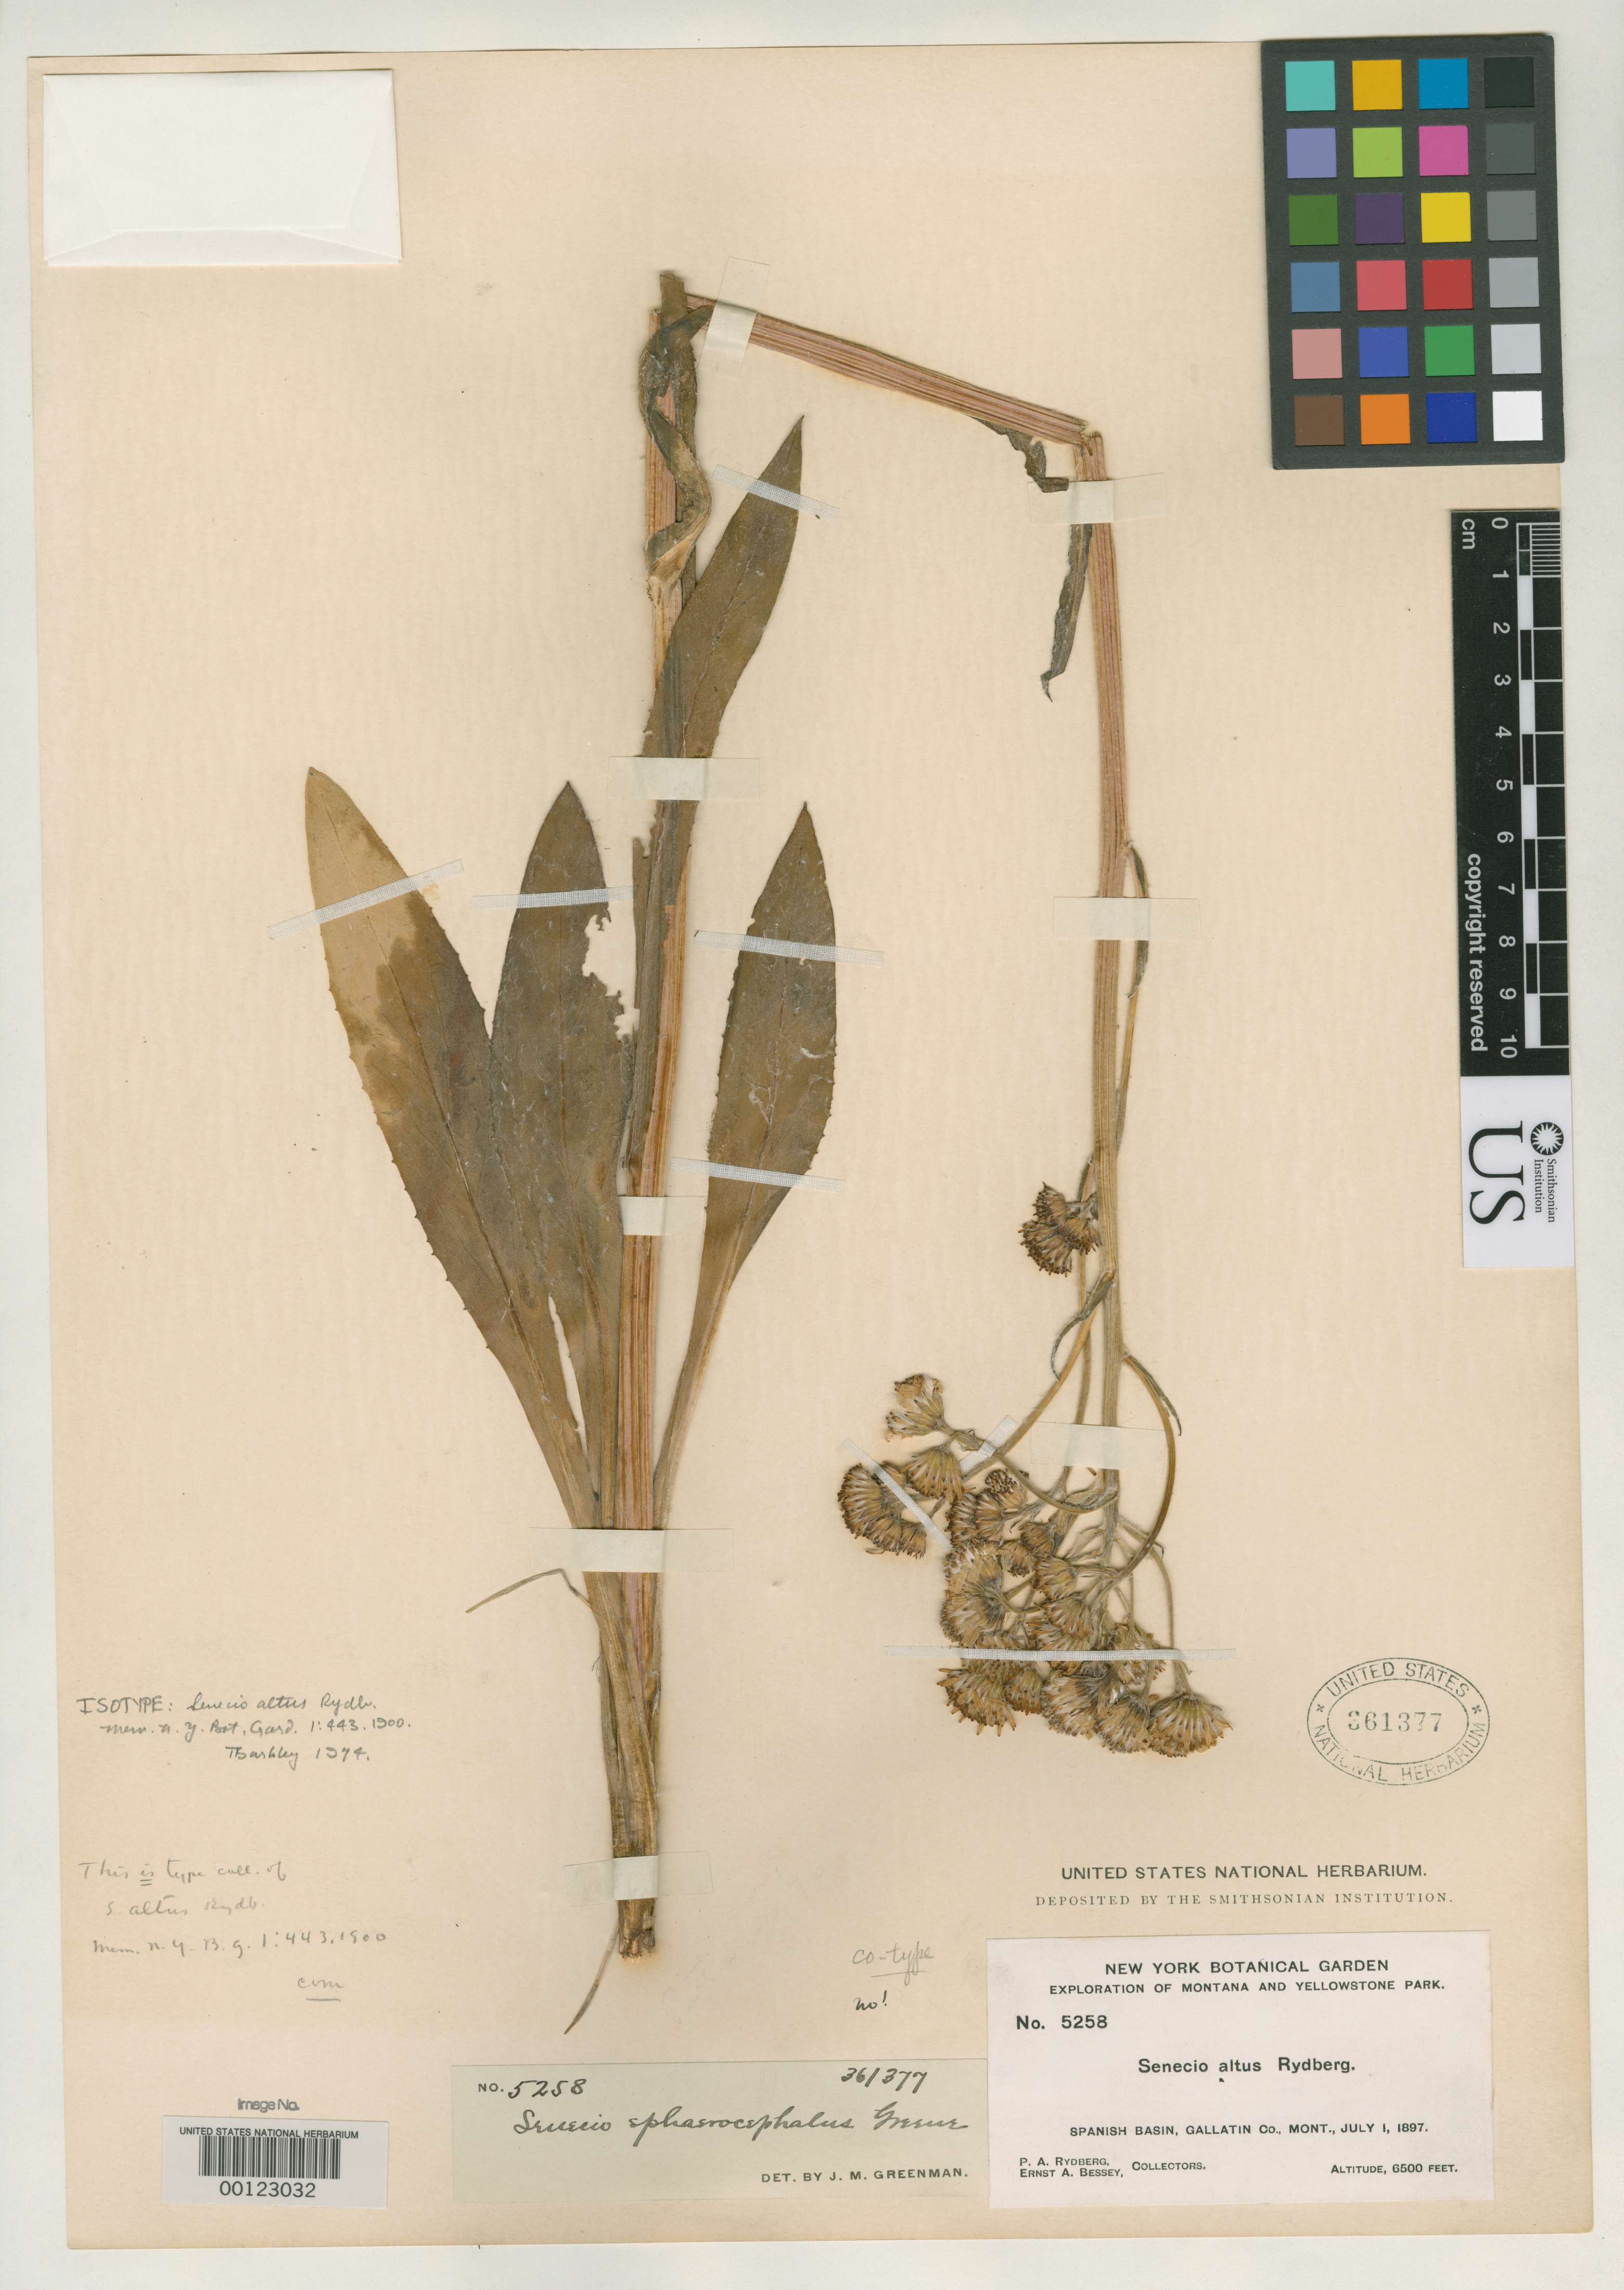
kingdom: Plantae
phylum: Tracheophyta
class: Magnoliopsida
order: Asterales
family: Asteraceae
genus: Senecio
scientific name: Senecio altus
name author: Rydb.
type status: Isotype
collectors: P. A. Rydberg & E. Bessey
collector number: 5258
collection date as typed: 01 Jul 1897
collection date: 1897-07-01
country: United States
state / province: Montana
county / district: Gallatin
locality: Spanish Basin.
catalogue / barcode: US 361377